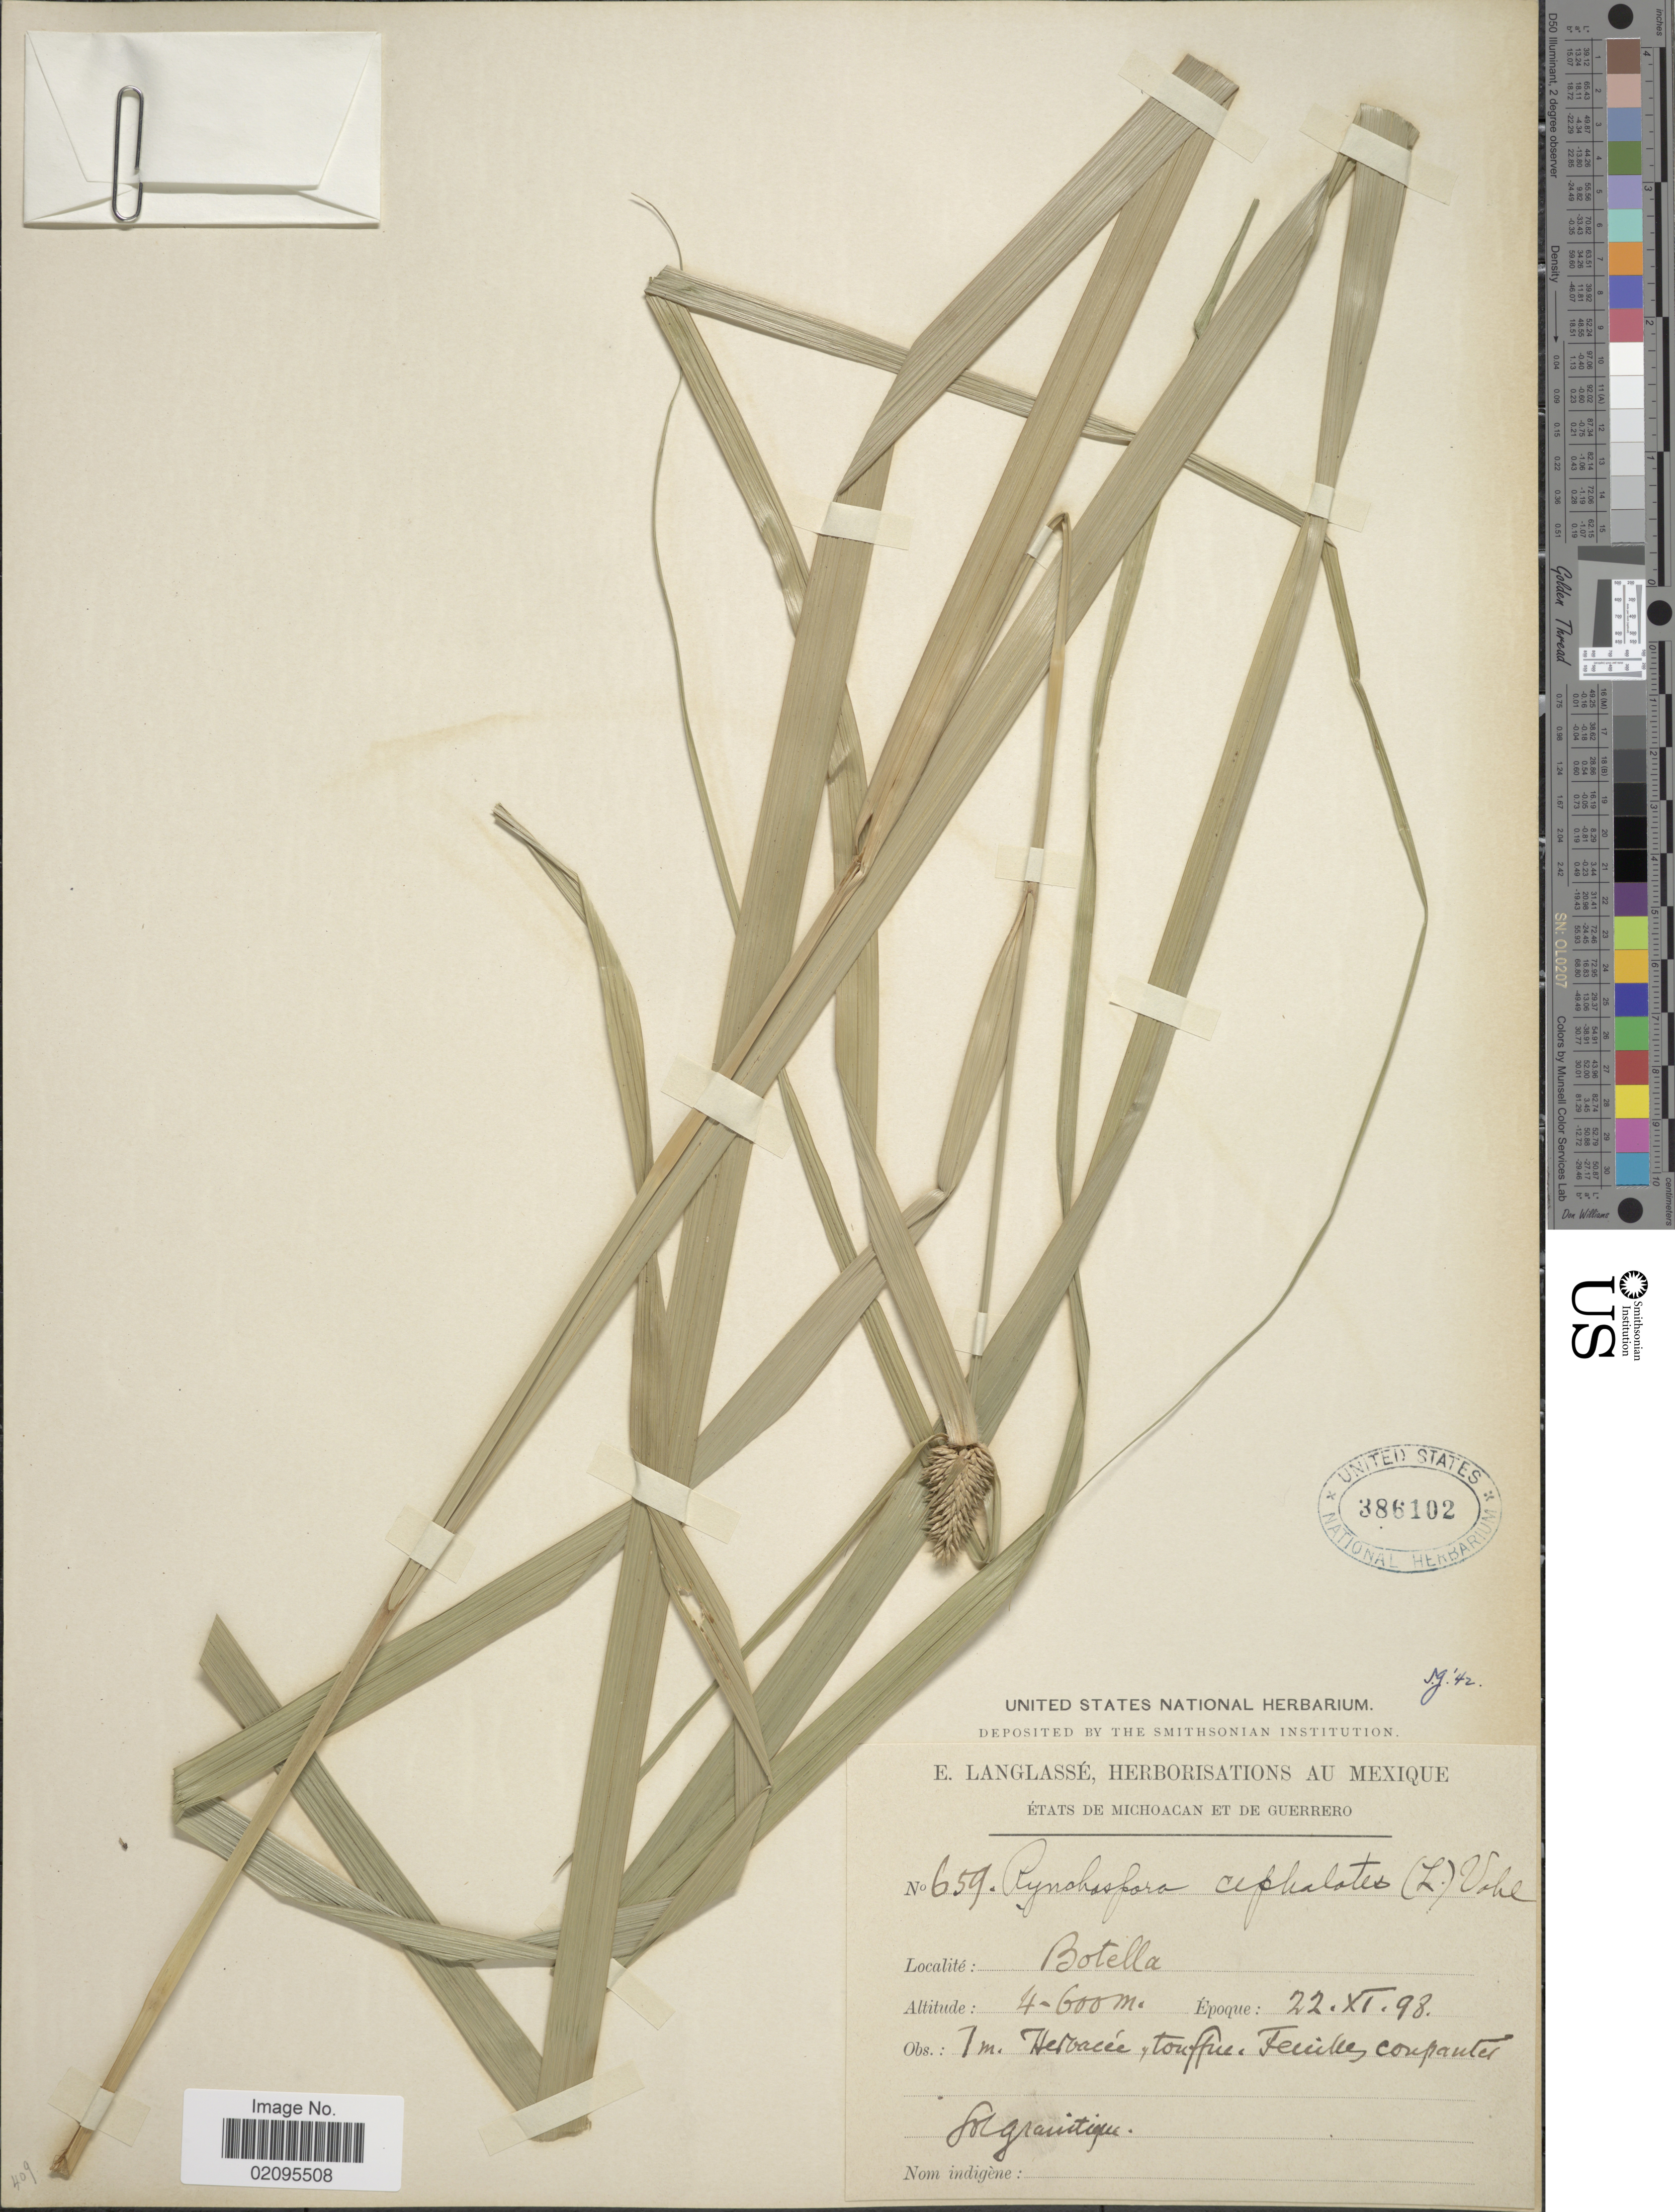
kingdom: Plantae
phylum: Tracheophyta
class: Liliopsida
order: Poales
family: Cyperaceae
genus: Rhynchospora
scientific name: Rhynchospora cephalotes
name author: (L.) Vahl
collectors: E. Langlassé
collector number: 659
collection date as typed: Transcribed d/m/y: 22/11/98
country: Mexico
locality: Botella, Etats de Michoacan et de Guerrero.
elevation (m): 400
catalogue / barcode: US 386102